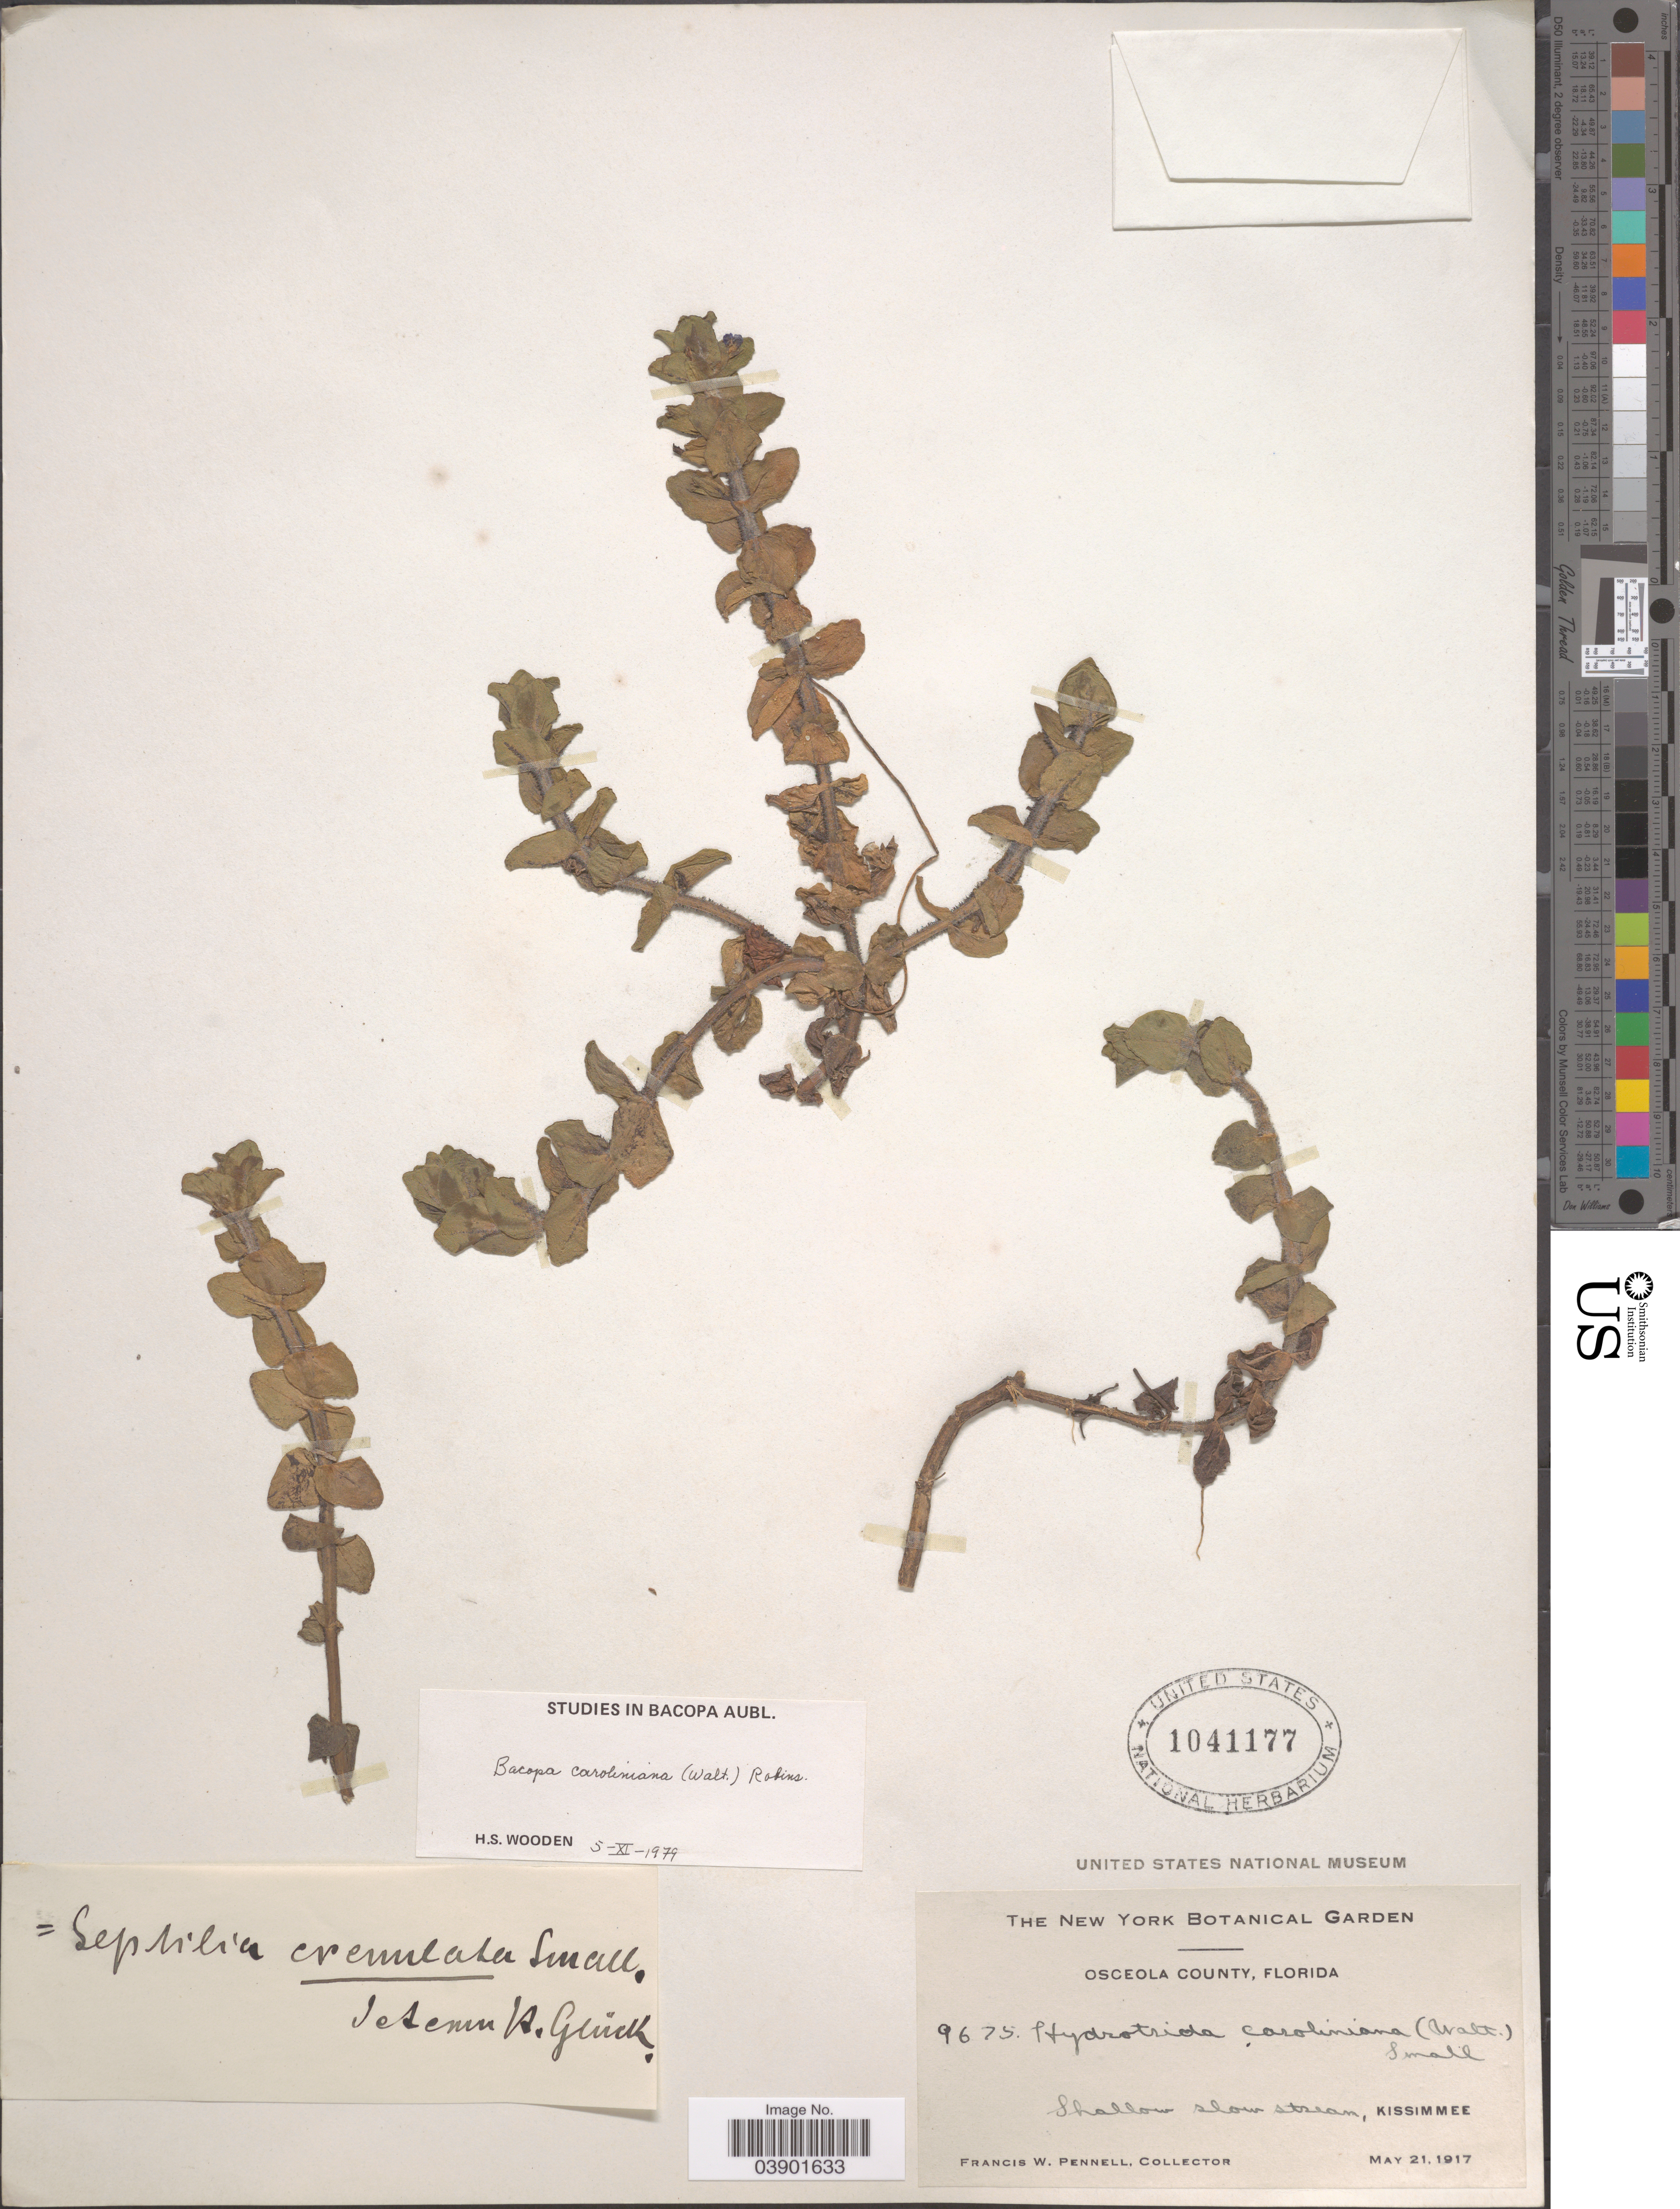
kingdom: Plantae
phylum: Tracheophyta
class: Magnoliopsida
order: Lamiales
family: Plantaginaceae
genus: Bacopa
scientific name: Bacopa caroliniana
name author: (Walter) B.L. Rob.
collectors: F. W. Pennell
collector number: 9675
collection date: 1917-05-21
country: United States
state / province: Florida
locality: Osceola County. Kissimmee.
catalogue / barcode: US 1041177